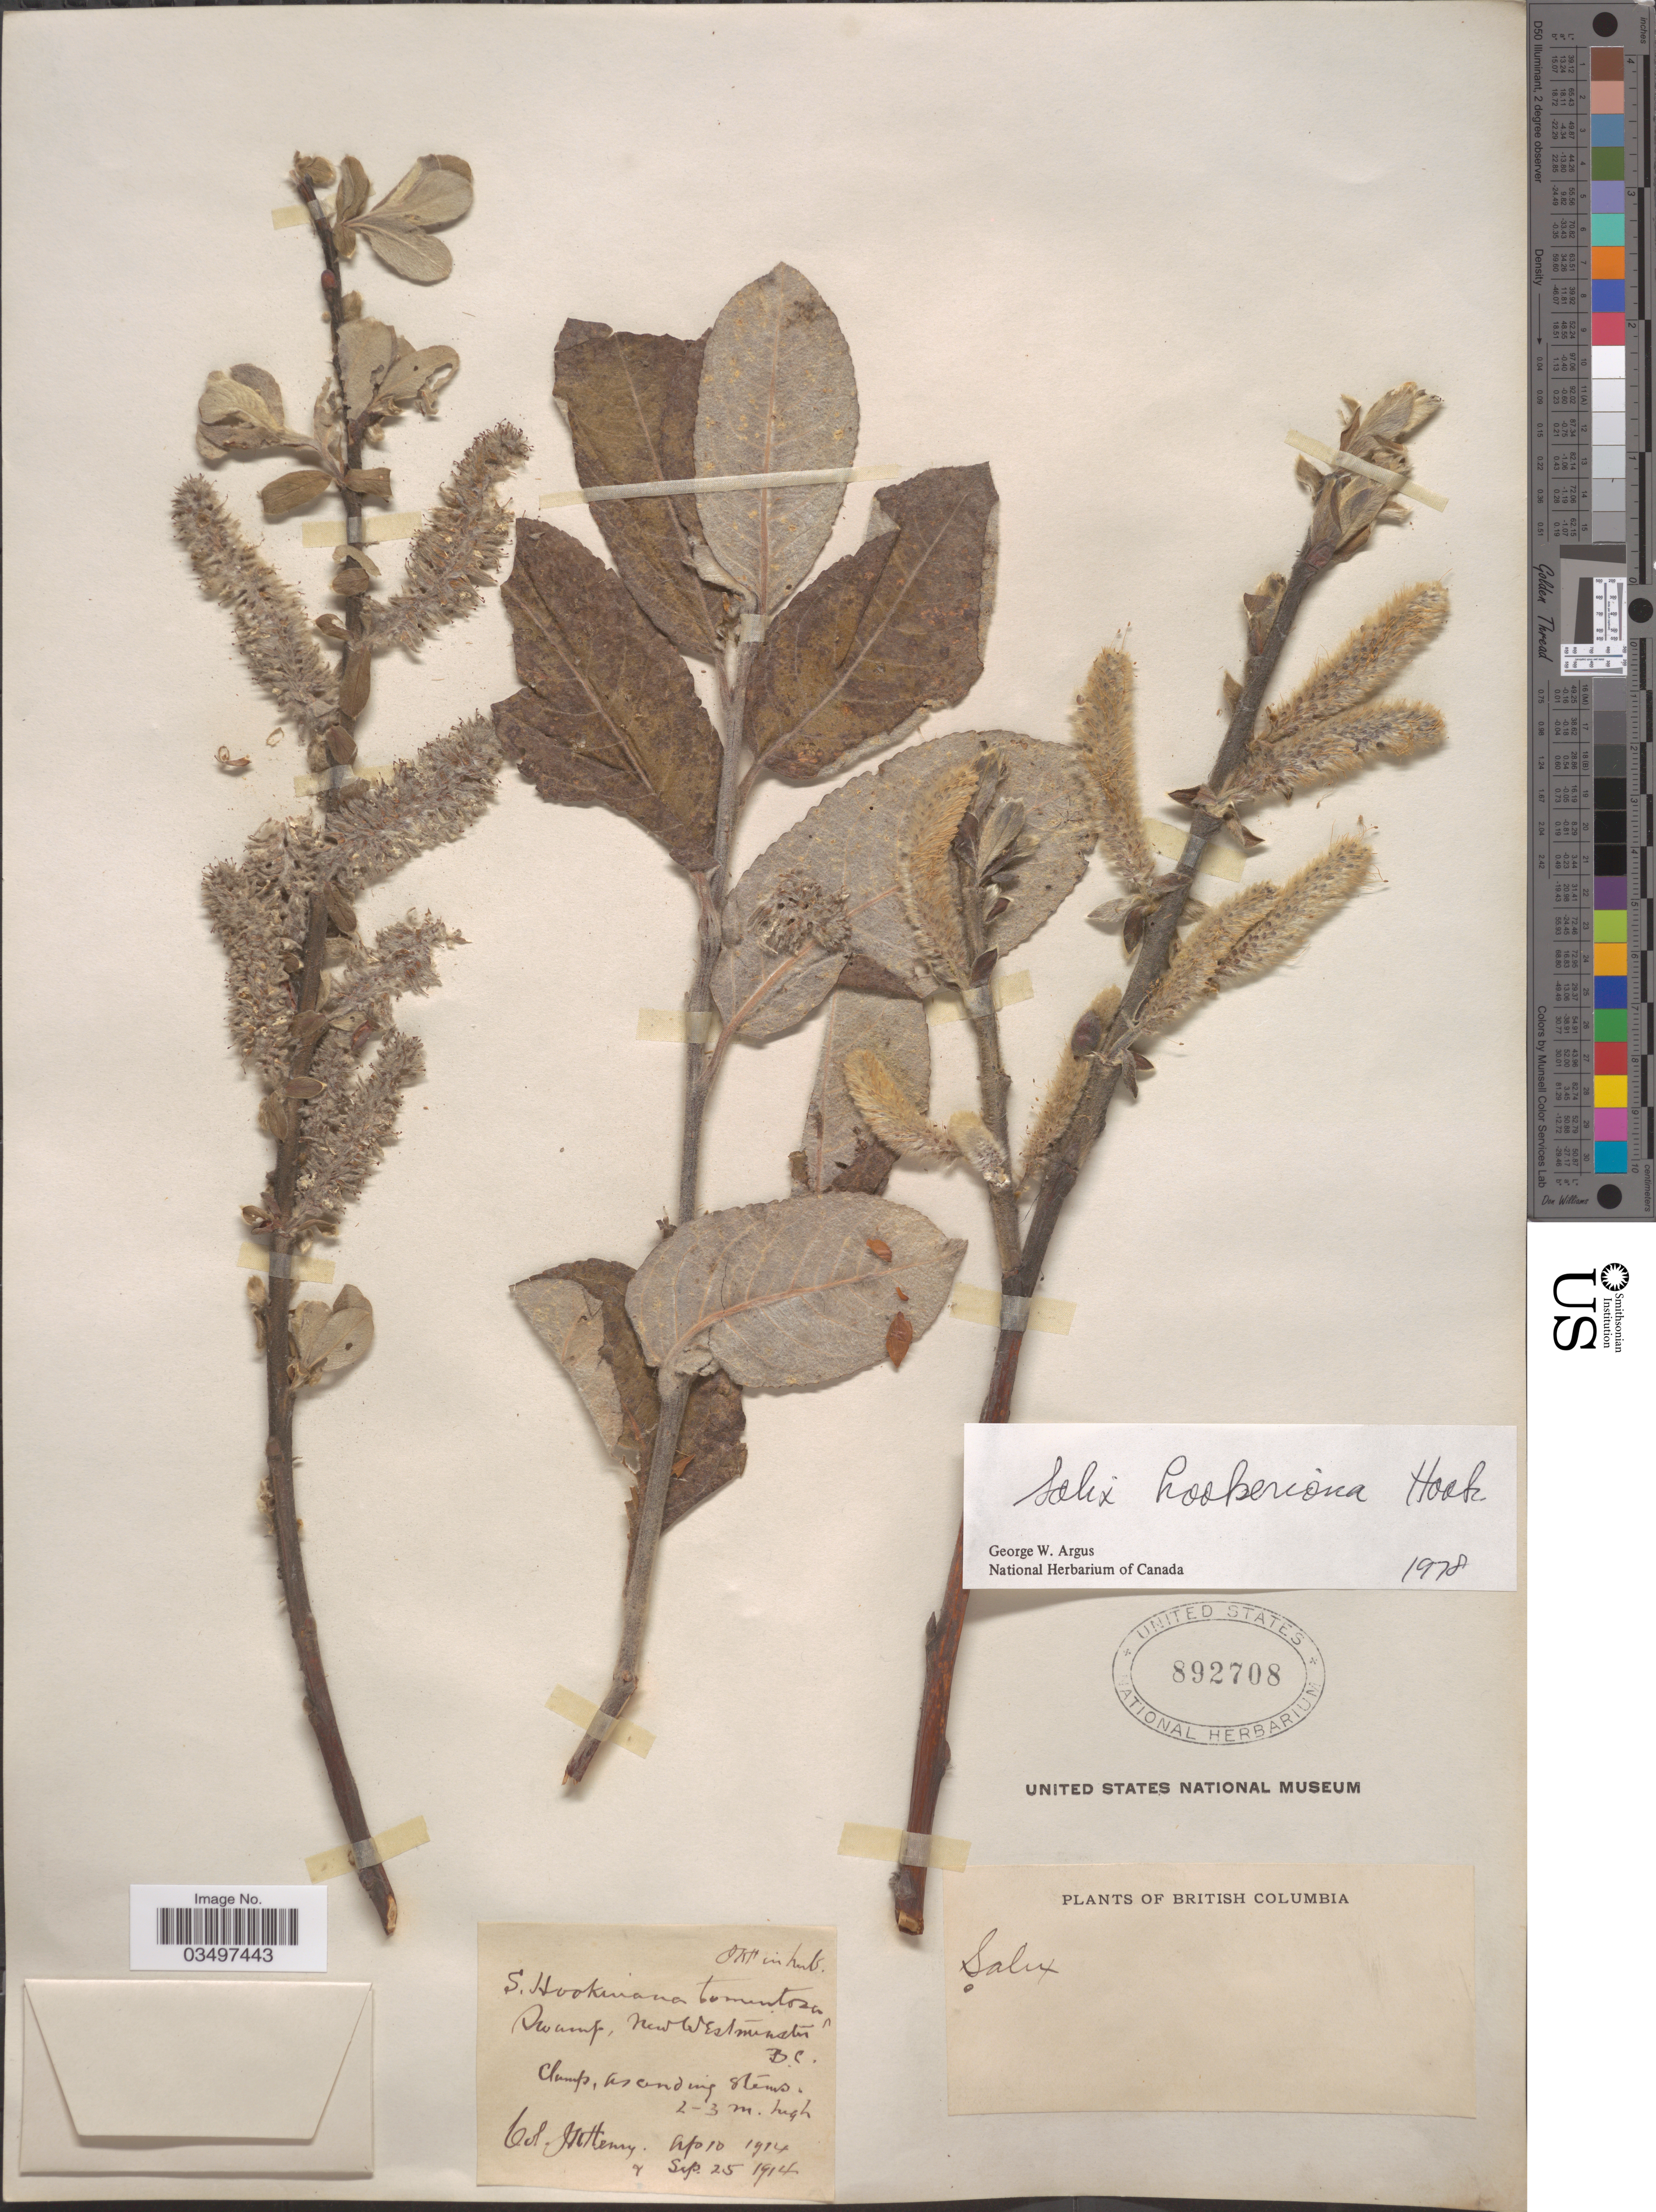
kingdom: Plantae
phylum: Tracheophyta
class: Magnoliopsida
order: Malpighiales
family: Salicaceae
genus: Salix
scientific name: Salix hookeriana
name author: Barratt ex Hook.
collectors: J. K. Henry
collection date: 1914-04-10/1914-09-25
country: Canada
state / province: British Columbia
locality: Swamp, New Westminster.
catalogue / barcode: US 892708